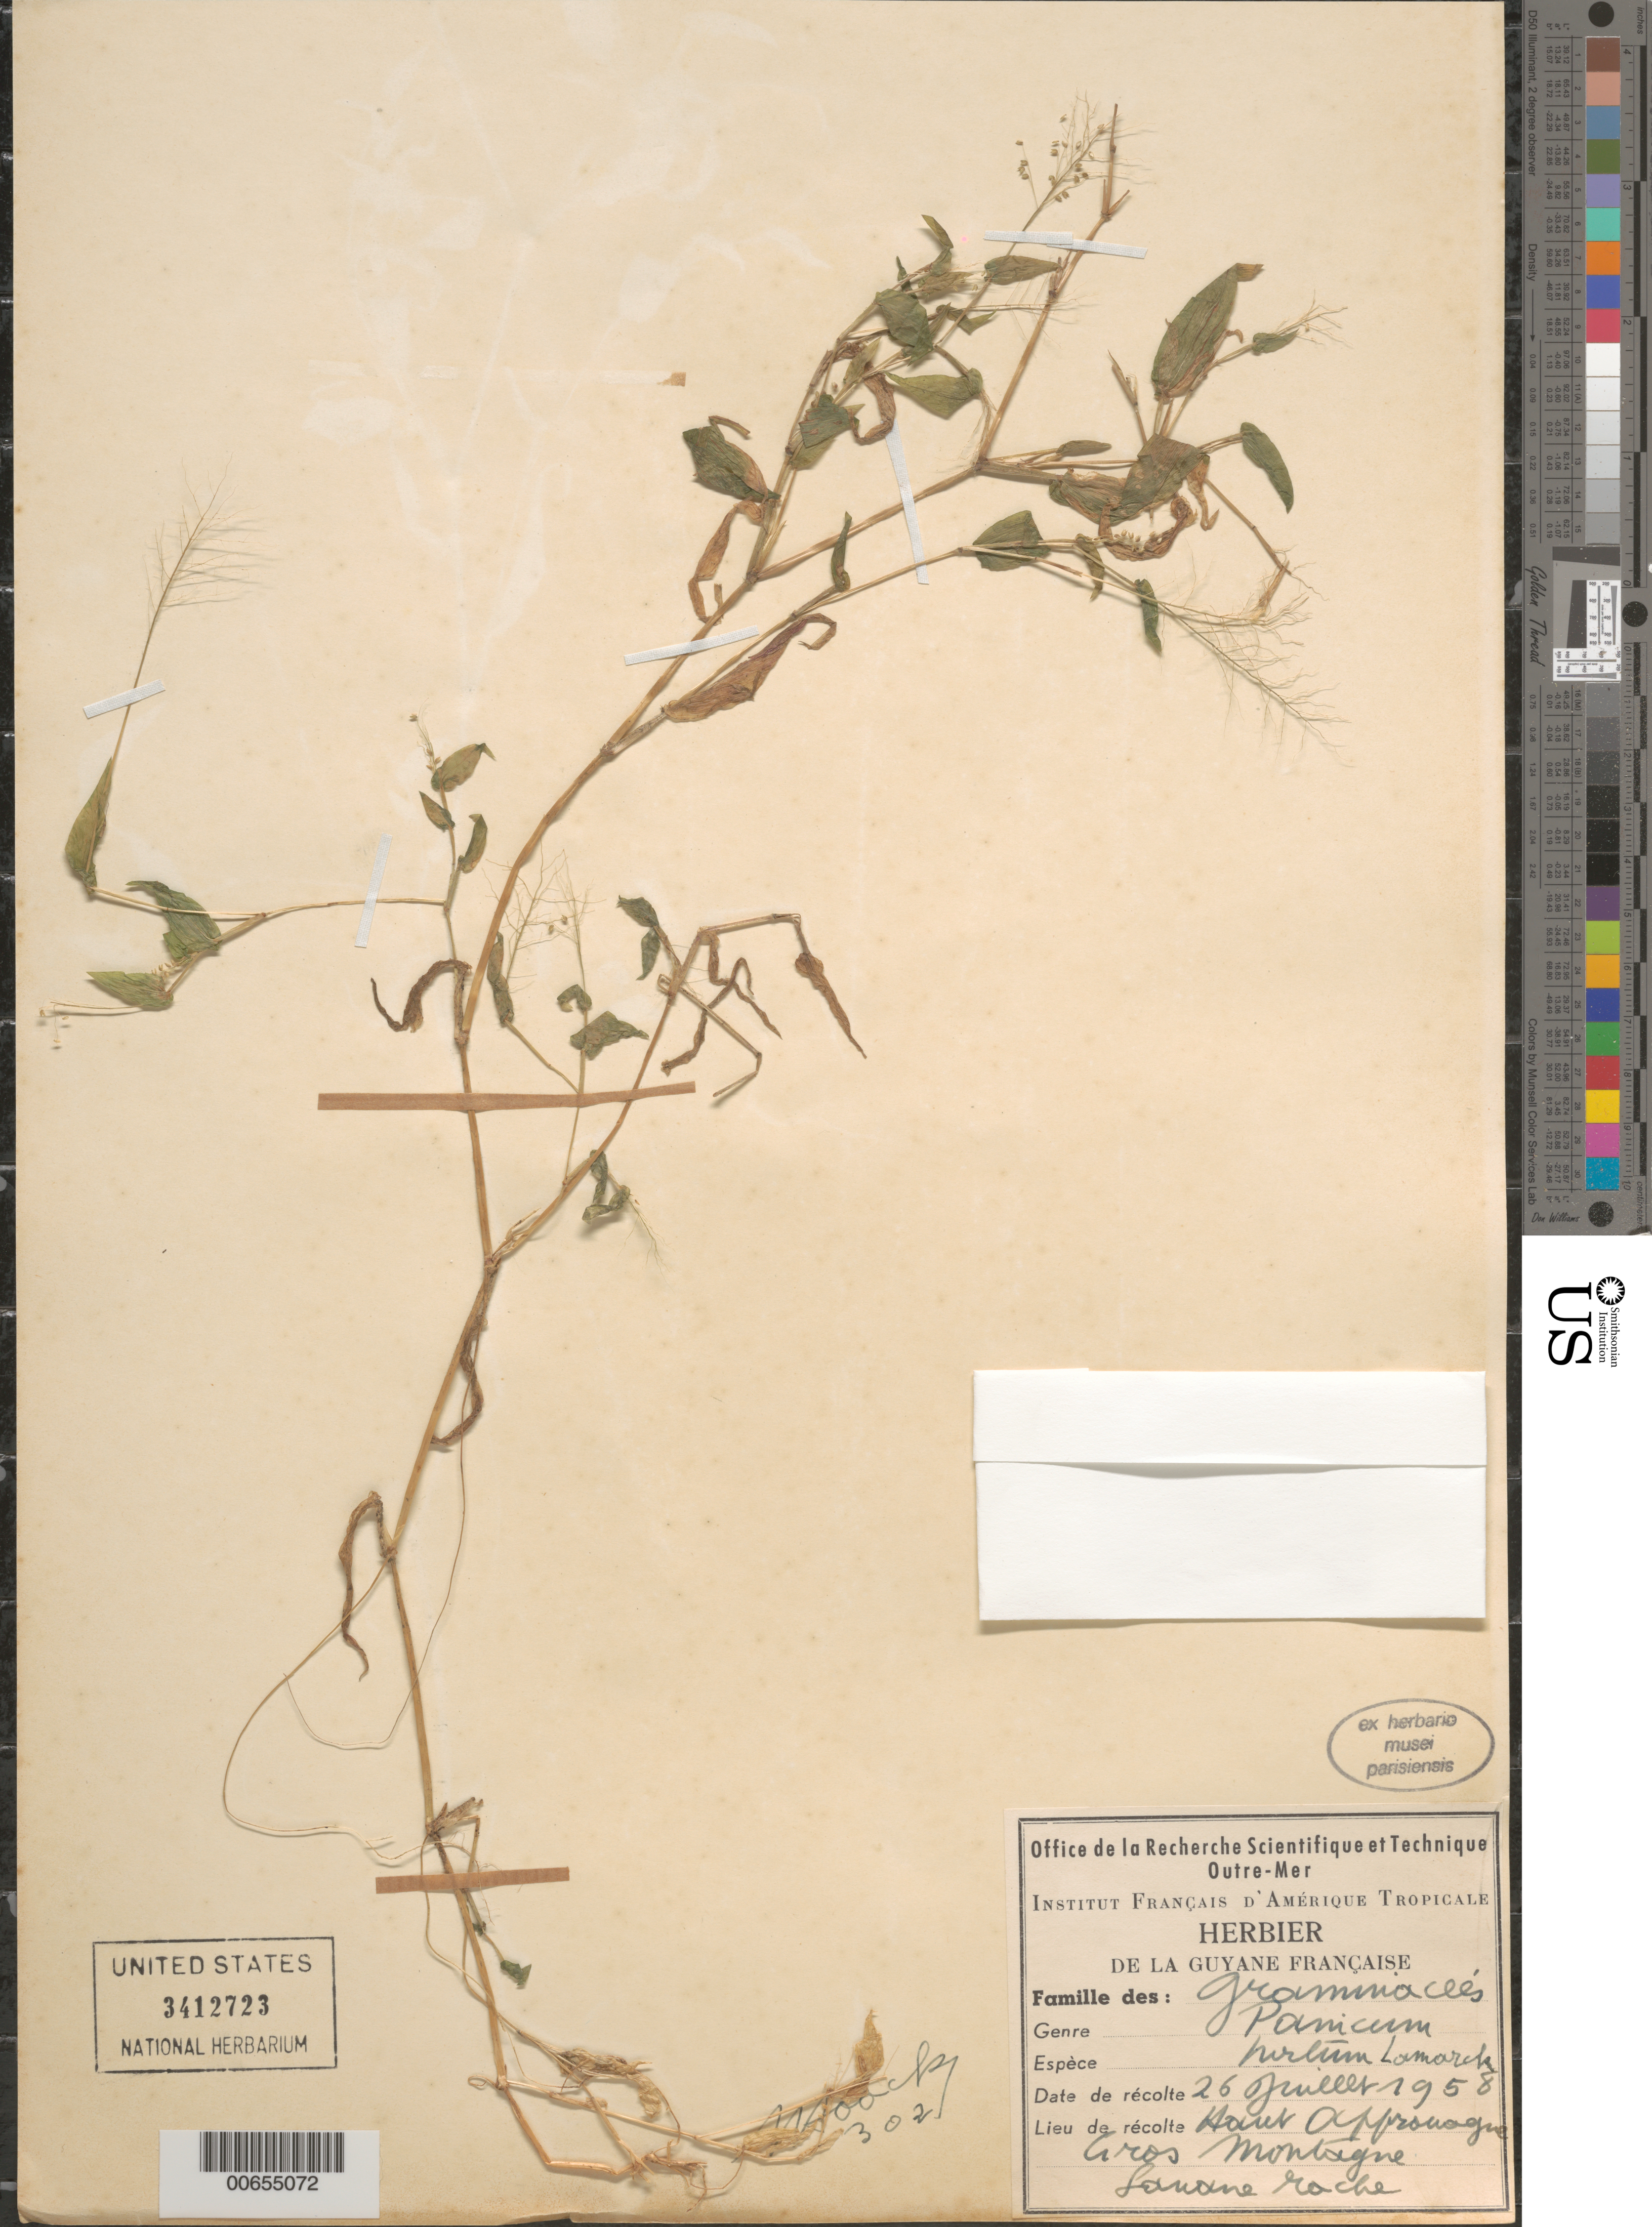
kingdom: Plantae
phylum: Tracheophyta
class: Liliopsida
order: Poales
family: Poaceae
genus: Panicum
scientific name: Panicum hirtum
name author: Lam.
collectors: J. Hoock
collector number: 302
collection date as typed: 26-Jul-58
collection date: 1958-07-26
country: French Guiana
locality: Haut Approuague, Gros Montagne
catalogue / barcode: US 3412723